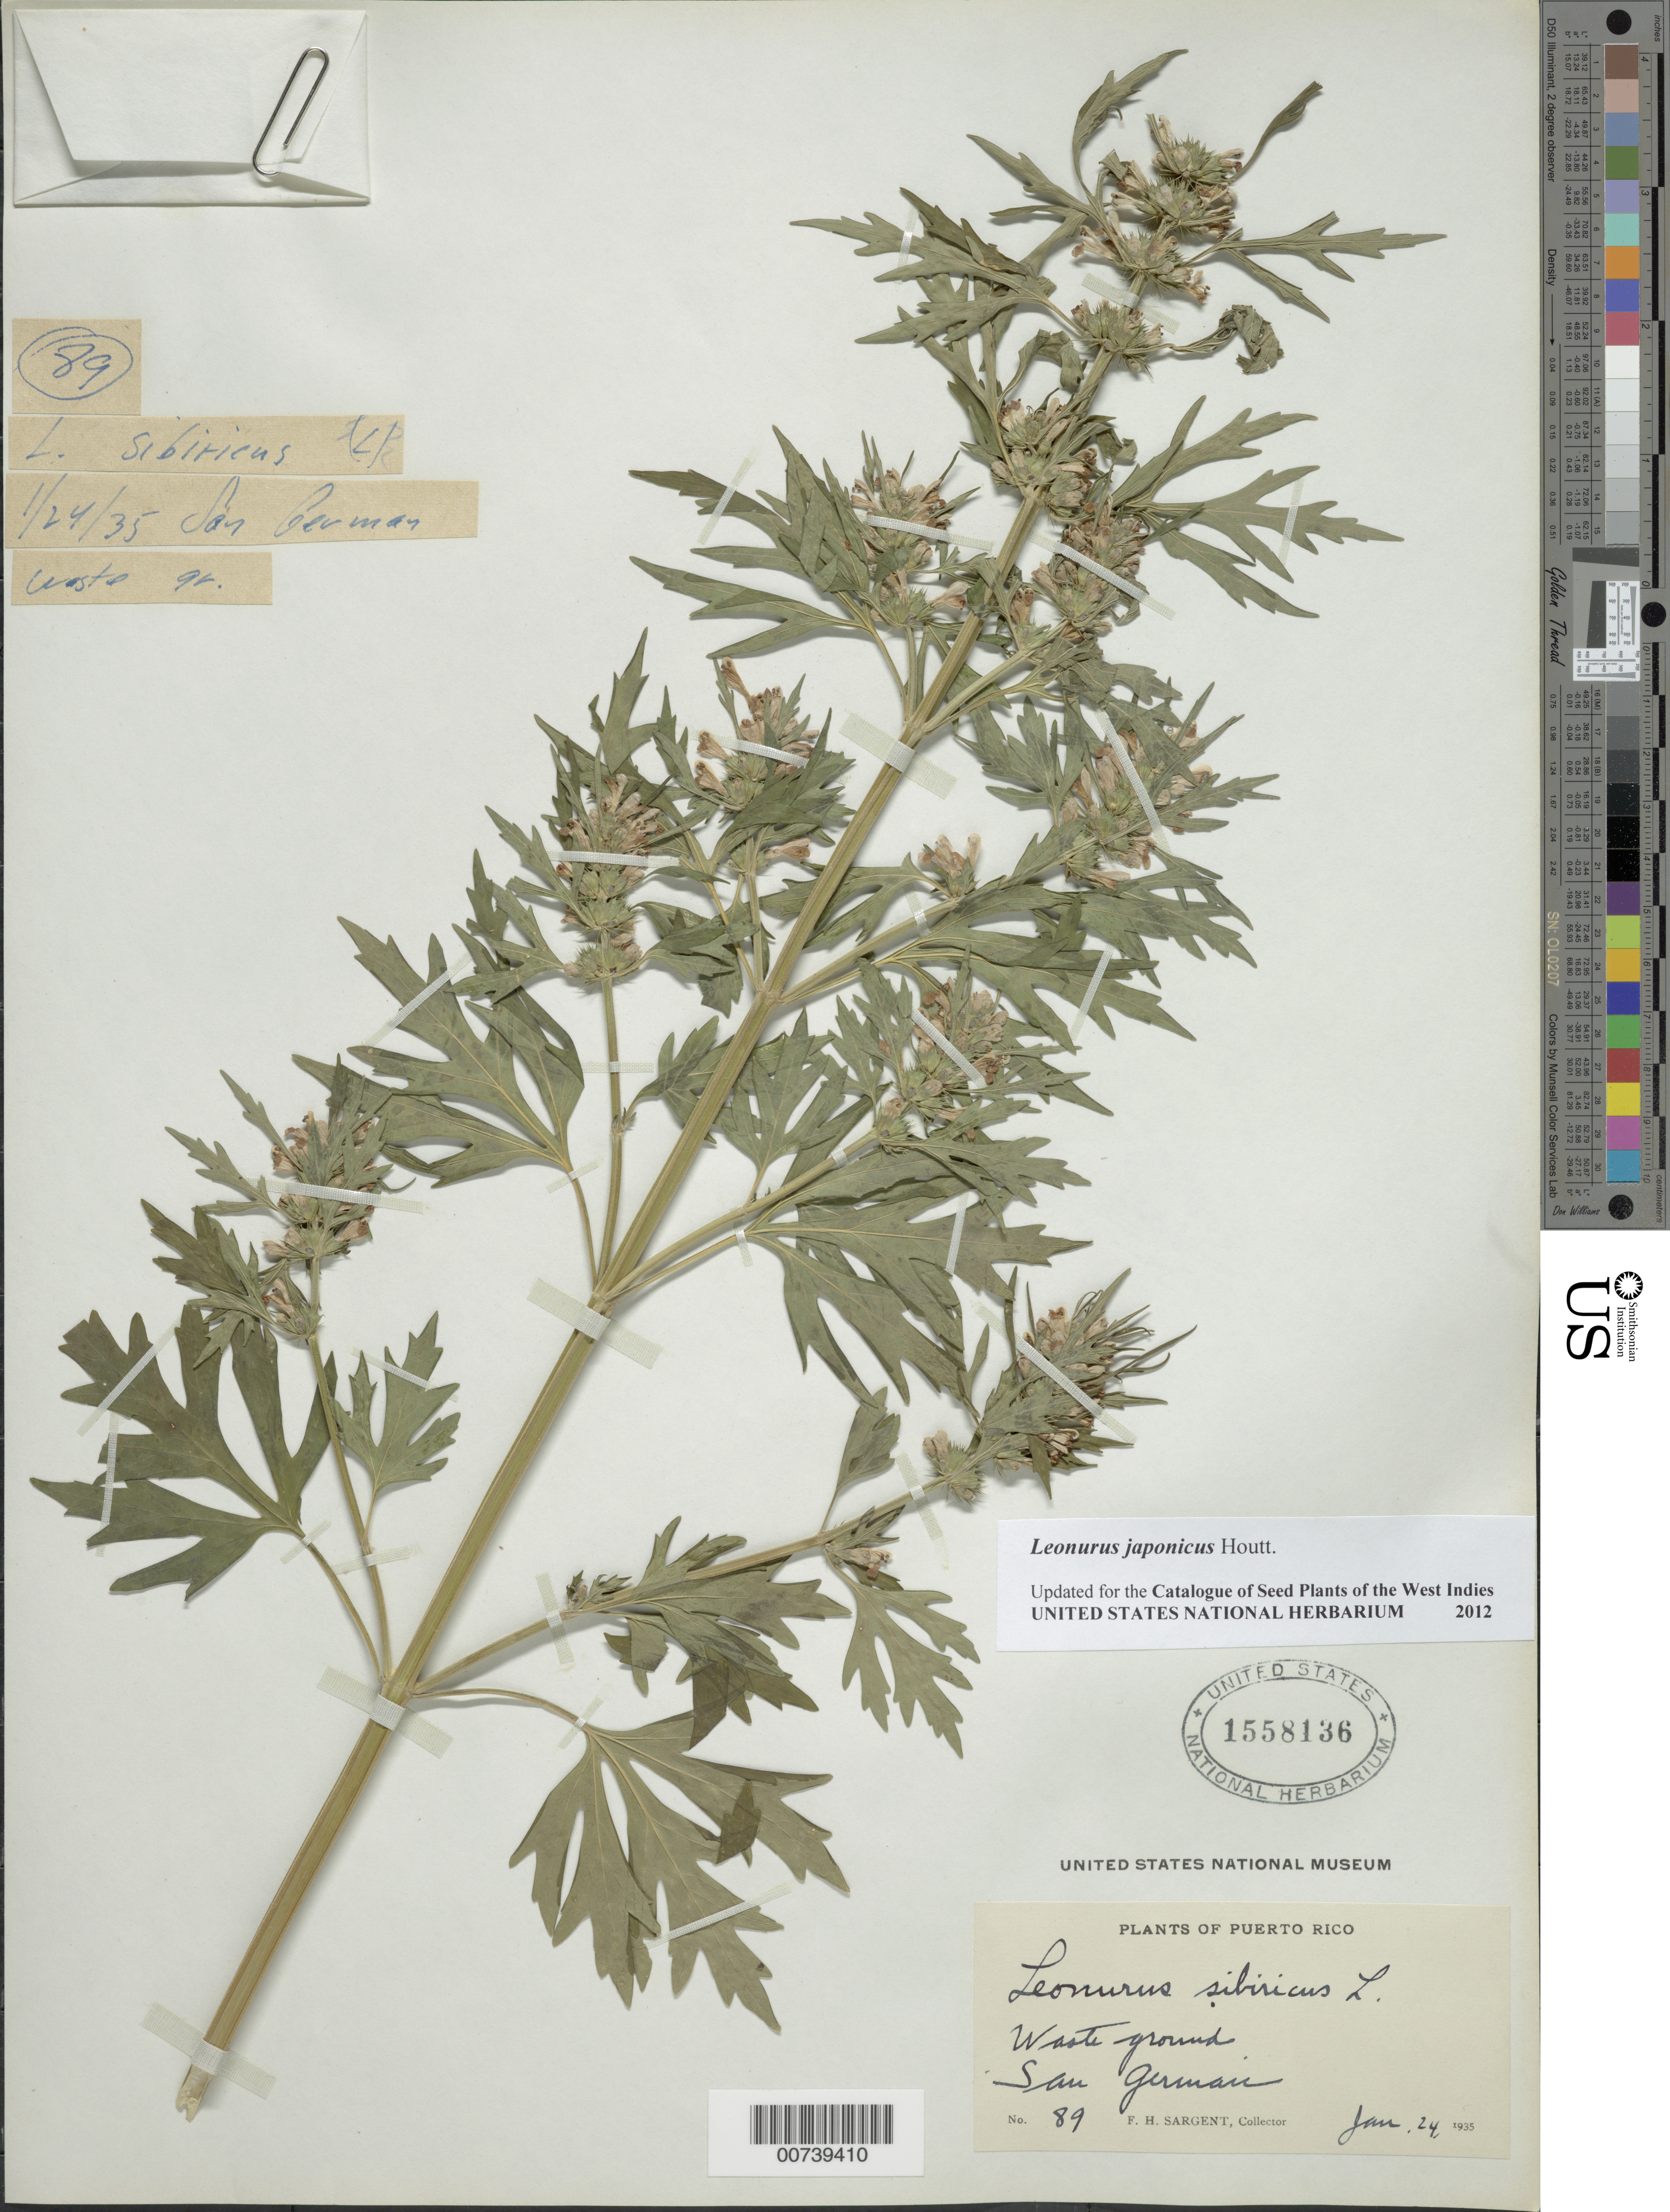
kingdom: Plantae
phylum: Tracheophyta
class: Magnoliopsida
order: Lamiales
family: Lamiaceae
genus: Leonurus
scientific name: Leonurus japonicus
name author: Houtt.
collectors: F. H. Sargent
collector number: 89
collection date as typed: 24 Jan 1935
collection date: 1935-01-24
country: Puerto Rico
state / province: San Germán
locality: San German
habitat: Waste ground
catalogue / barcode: US 1558136